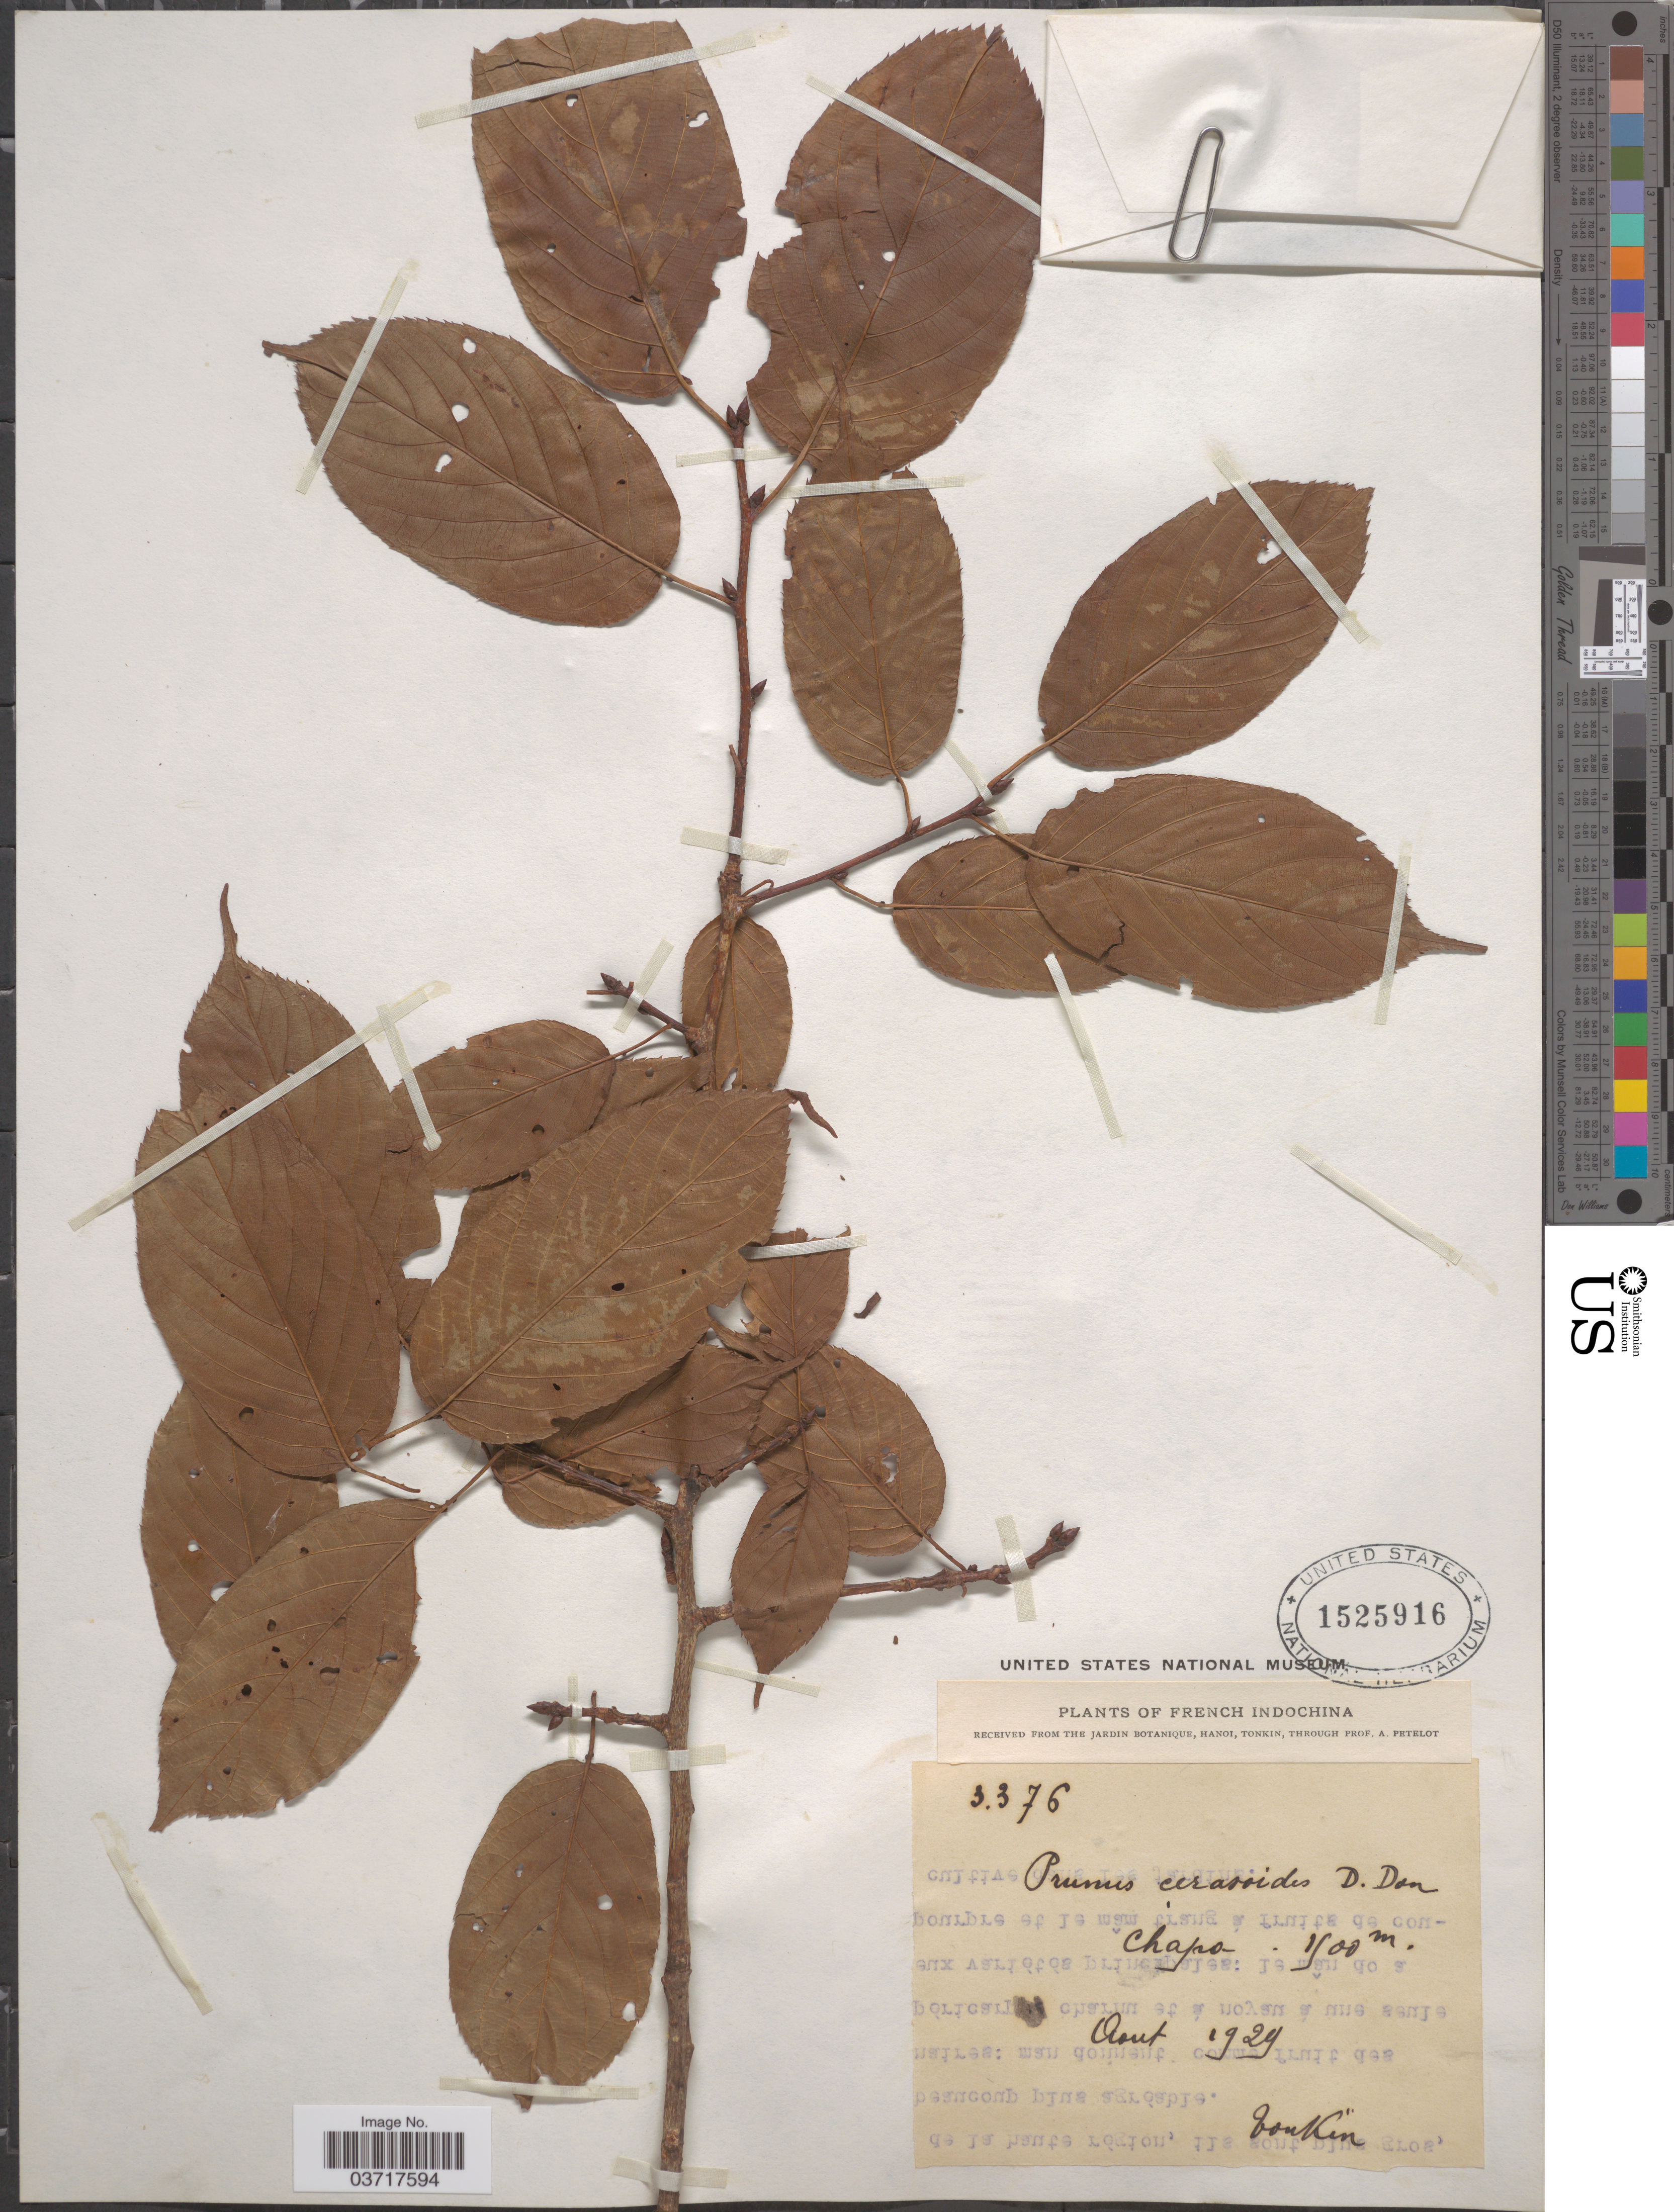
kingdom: Plantae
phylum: Tracheophyta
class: Magnoliopsida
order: Rosales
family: Rosaceae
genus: Prunus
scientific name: Prunus cerasoides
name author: Buch.-Ham. ex D. Don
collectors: P. A. Pételot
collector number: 3376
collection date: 1929-08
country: Vietnam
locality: Chapa.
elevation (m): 1900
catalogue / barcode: US 1525916